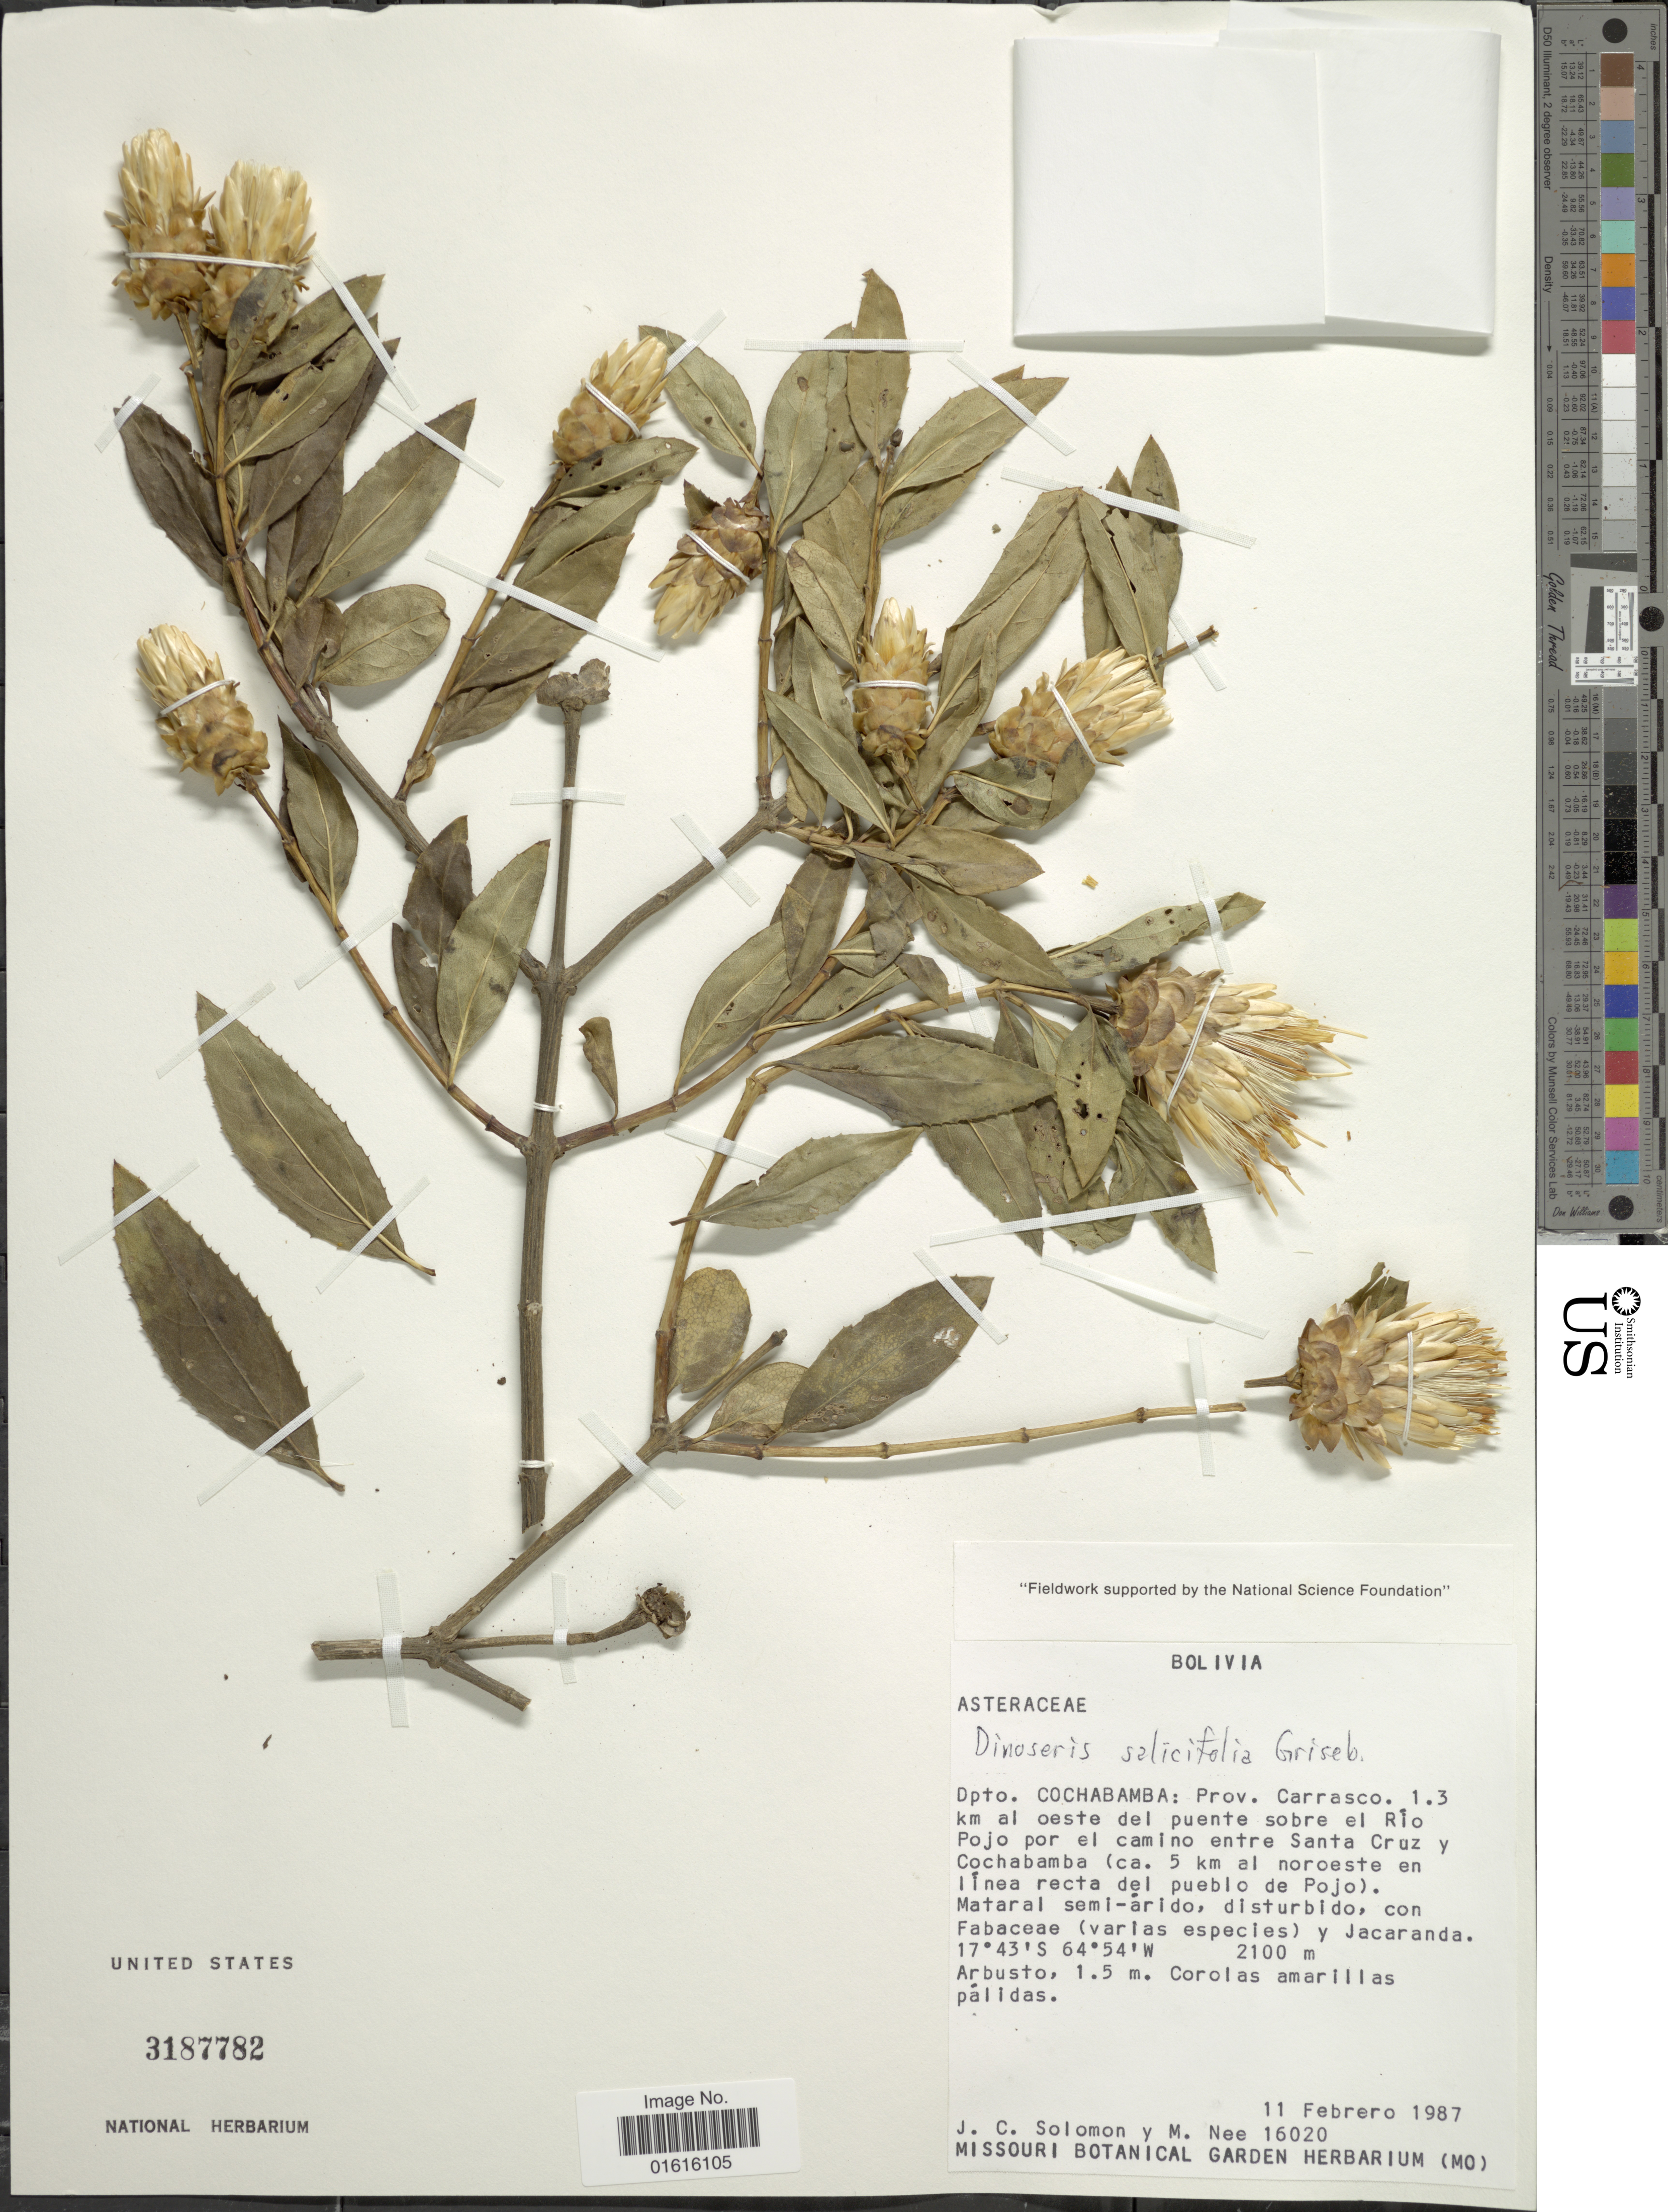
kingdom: Plantae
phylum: Tracheophyta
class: Magnoliopsida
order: Asterales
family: Asteraceae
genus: Dinoseris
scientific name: Dinoseris salicifolia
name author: Griseb.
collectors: J. C. Solomon & M. Nee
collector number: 16020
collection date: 1987-02-11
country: Bolivia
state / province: Cochabamba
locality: Prov. Carrasco. 1.3 km al oeste del puente sobre el Rio Pojo por el camino entre Santa Cruz y Cochabamba (ca. 5 km al noroeste en linea recta del pueblo de Pojo)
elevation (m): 2100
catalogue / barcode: US 3187782